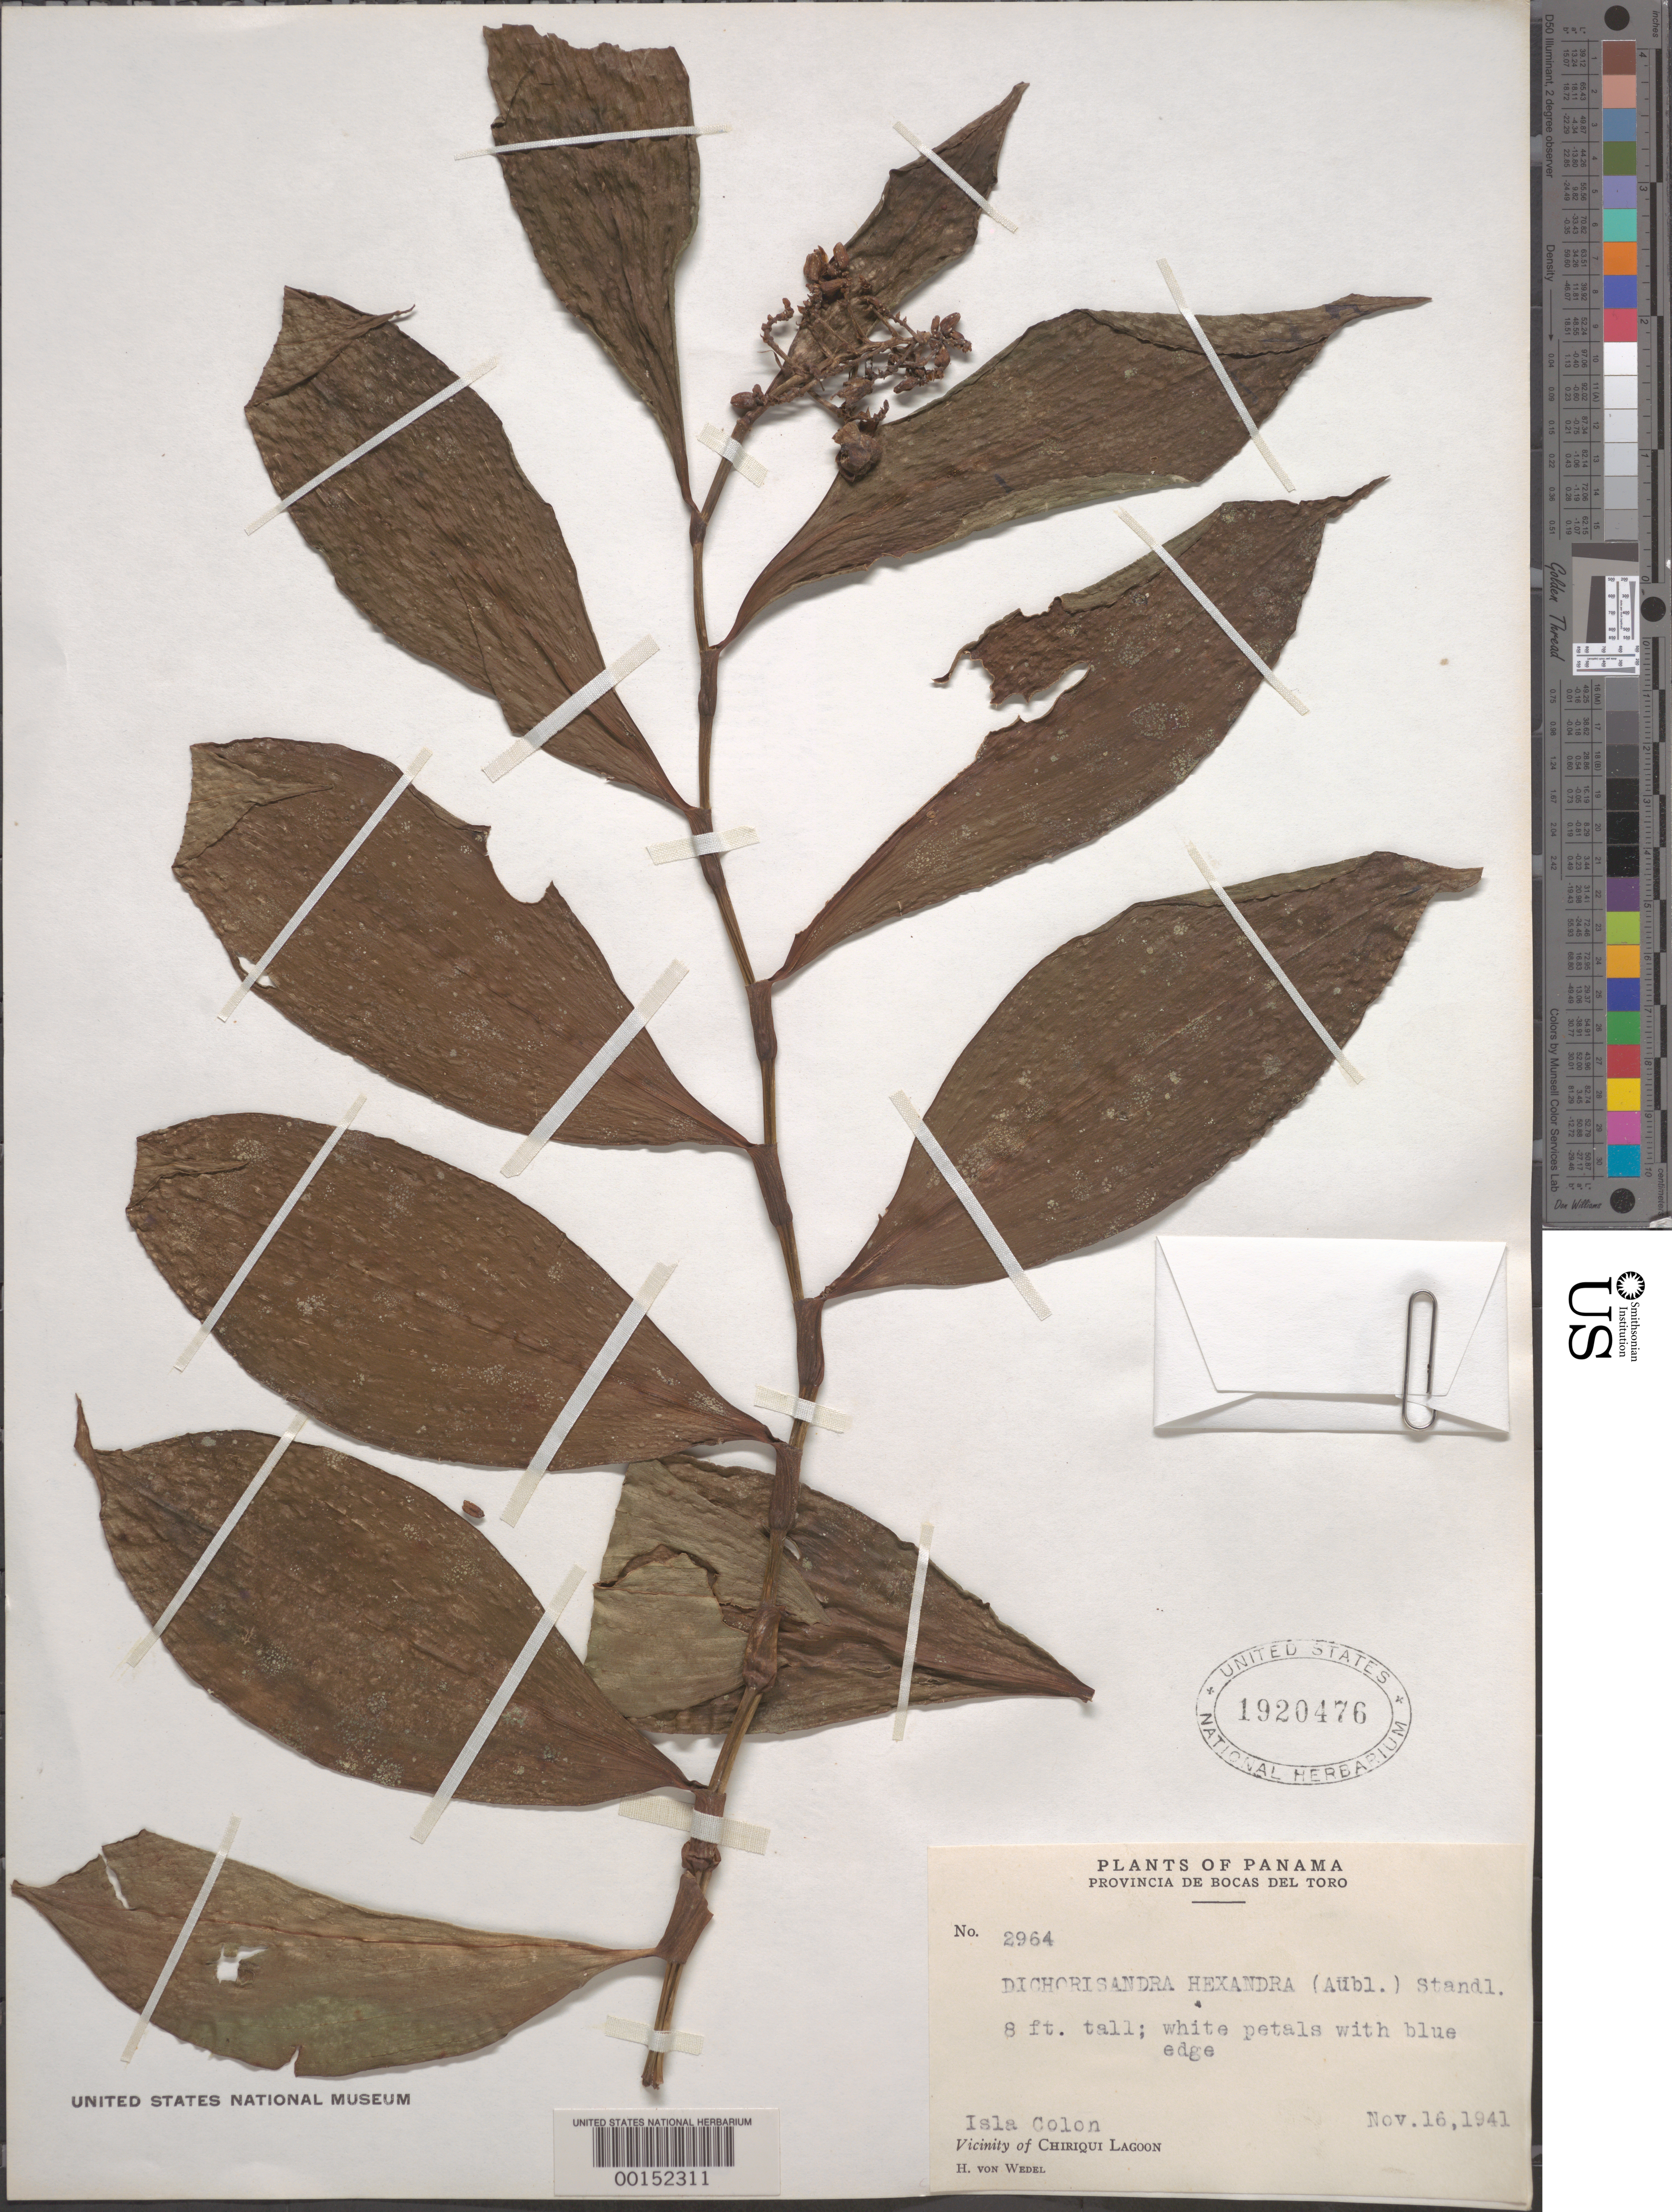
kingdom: Plantae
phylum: Tracheophyta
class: Liliopsida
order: Commelinales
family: Commelinaceae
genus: Dichorisandra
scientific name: Dichorisandra hexandra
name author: (Aubl.) Standl.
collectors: H. von Wedel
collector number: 2964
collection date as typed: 16 Nov 1941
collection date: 1941-11-16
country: Panama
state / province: Bocas del Toro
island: Colón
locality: Isla Colon, near Chiriquí Lagoon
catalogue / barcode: US 1920476